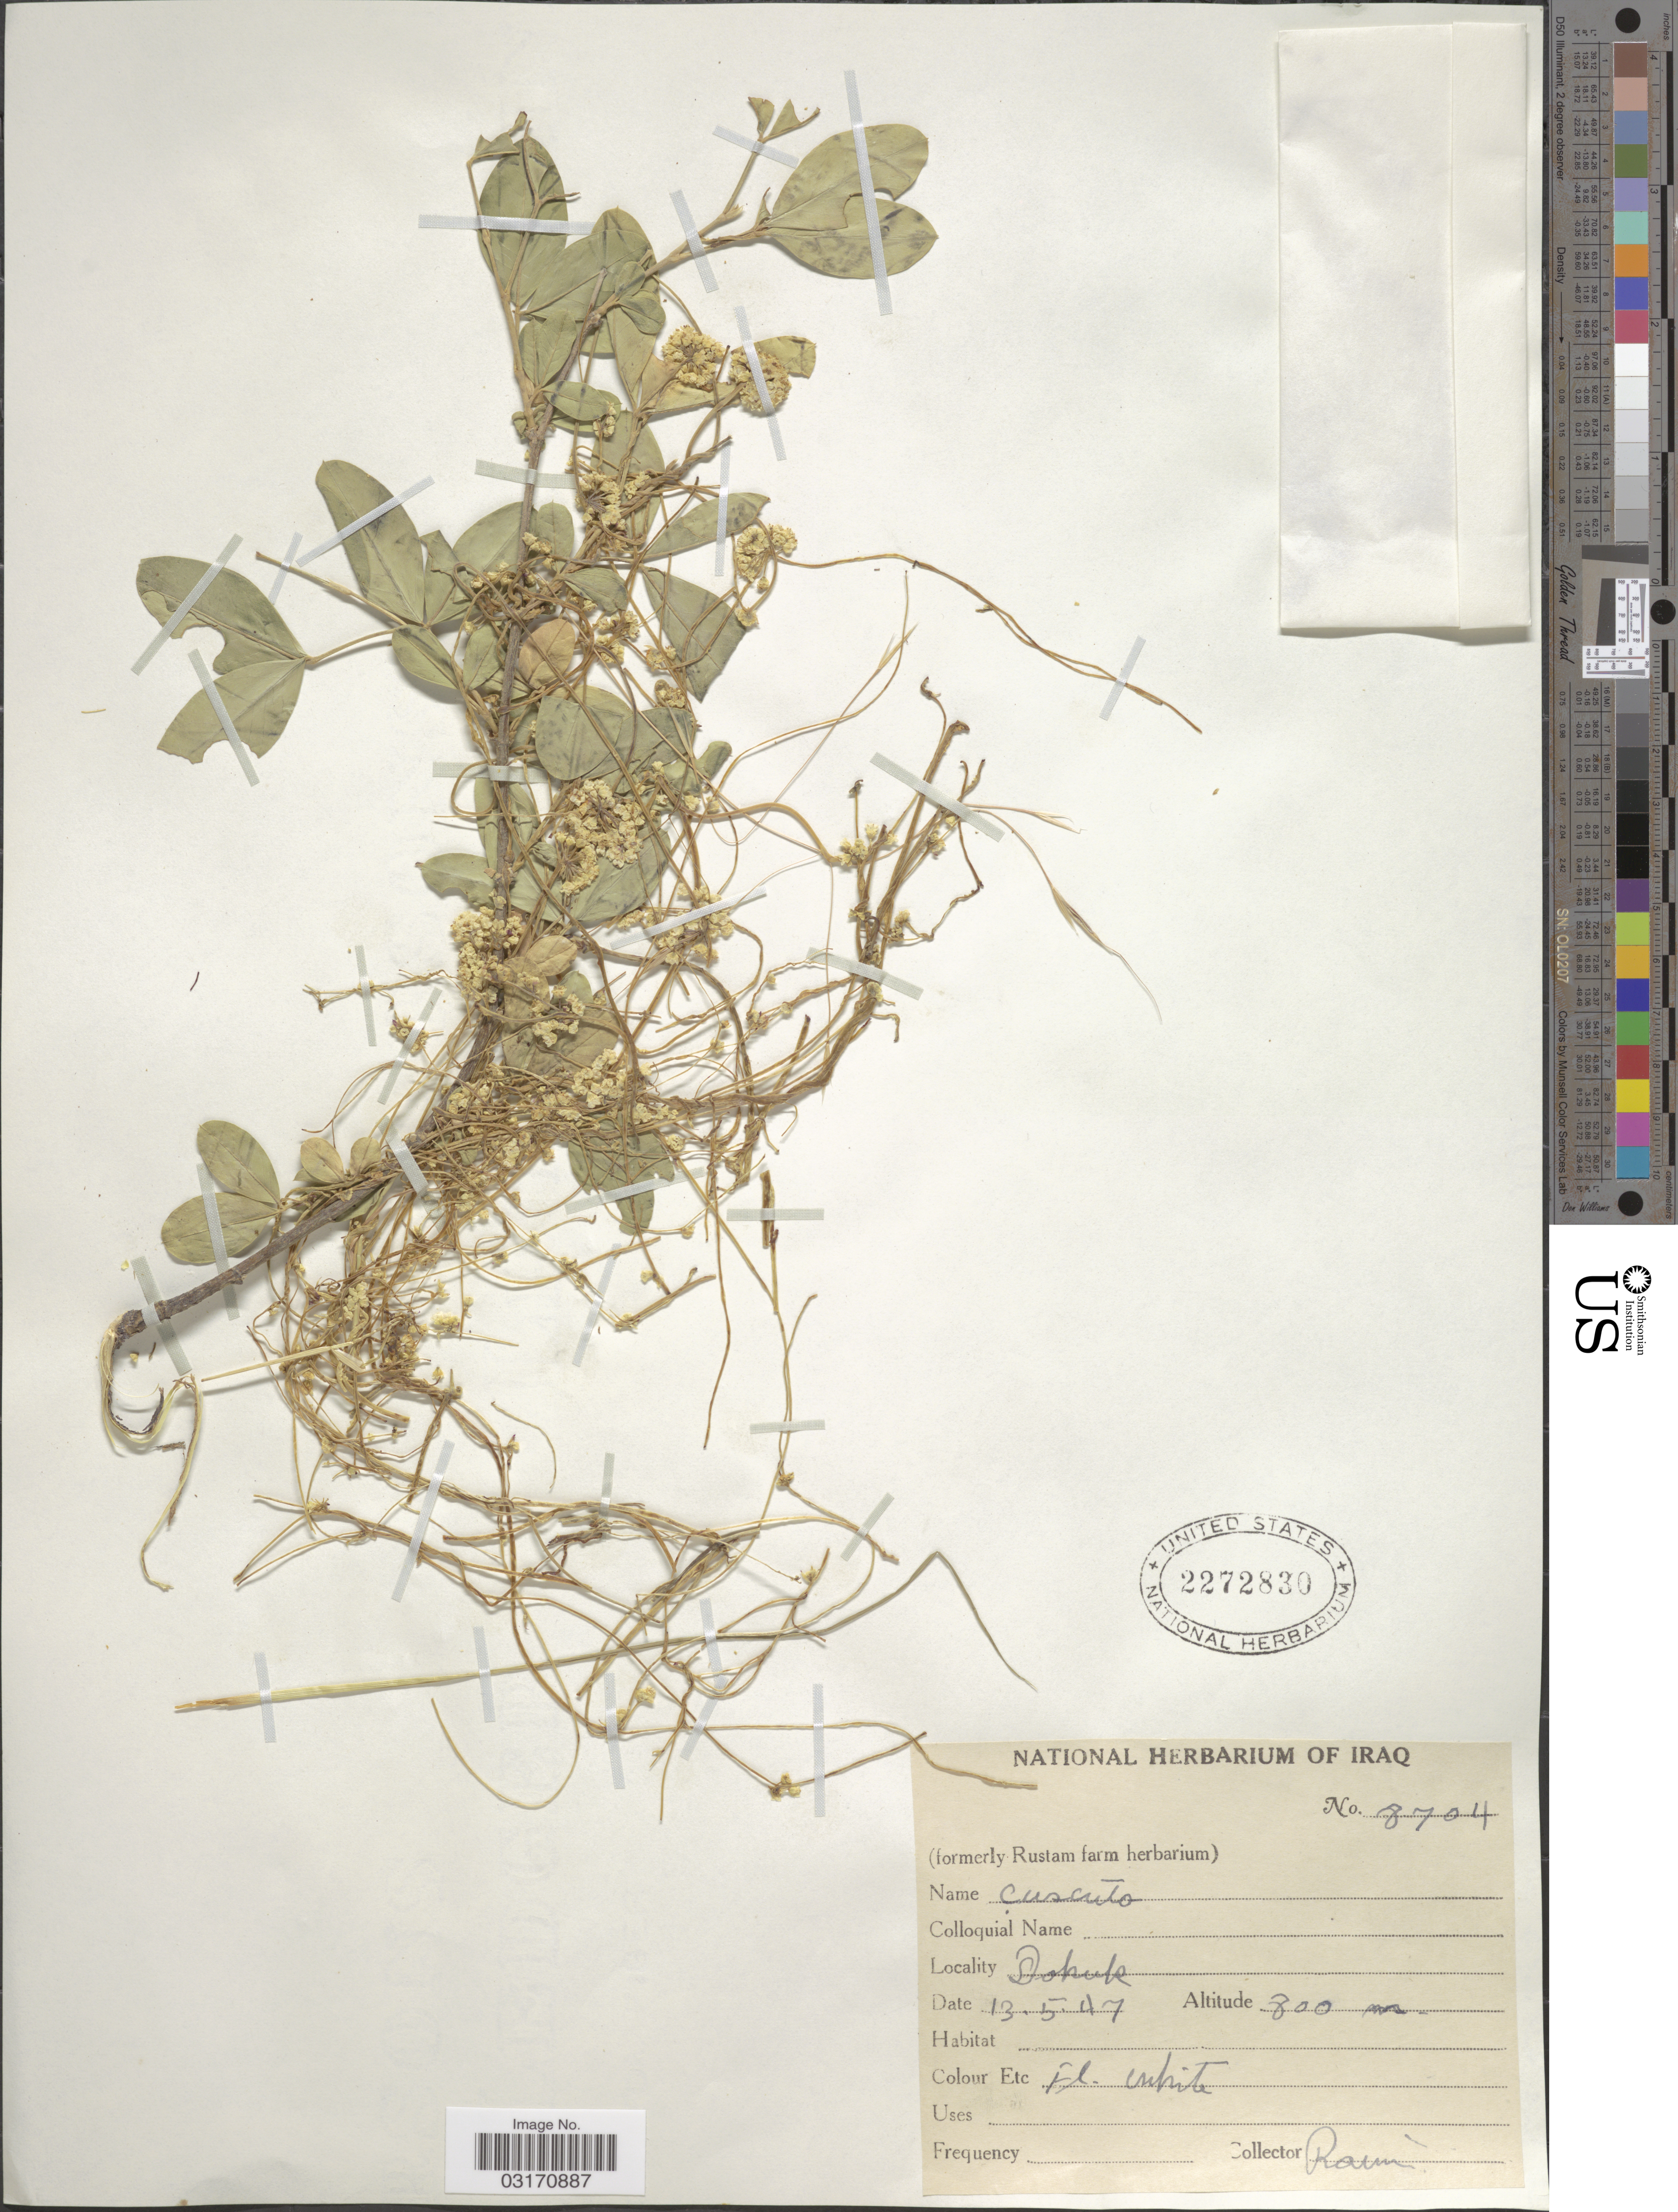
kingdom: Plantae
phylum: Tracheophyta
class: Magnoliopsida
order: Solanales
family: Convolvulaceae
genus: Cuscuta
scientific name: Cuscuta sp.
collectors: -. Rawi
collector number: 8704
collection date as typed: Transcribed d/m/y: 13/5/47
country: Iraq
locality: Dohuk.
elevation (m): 800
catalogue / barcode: US 2272830